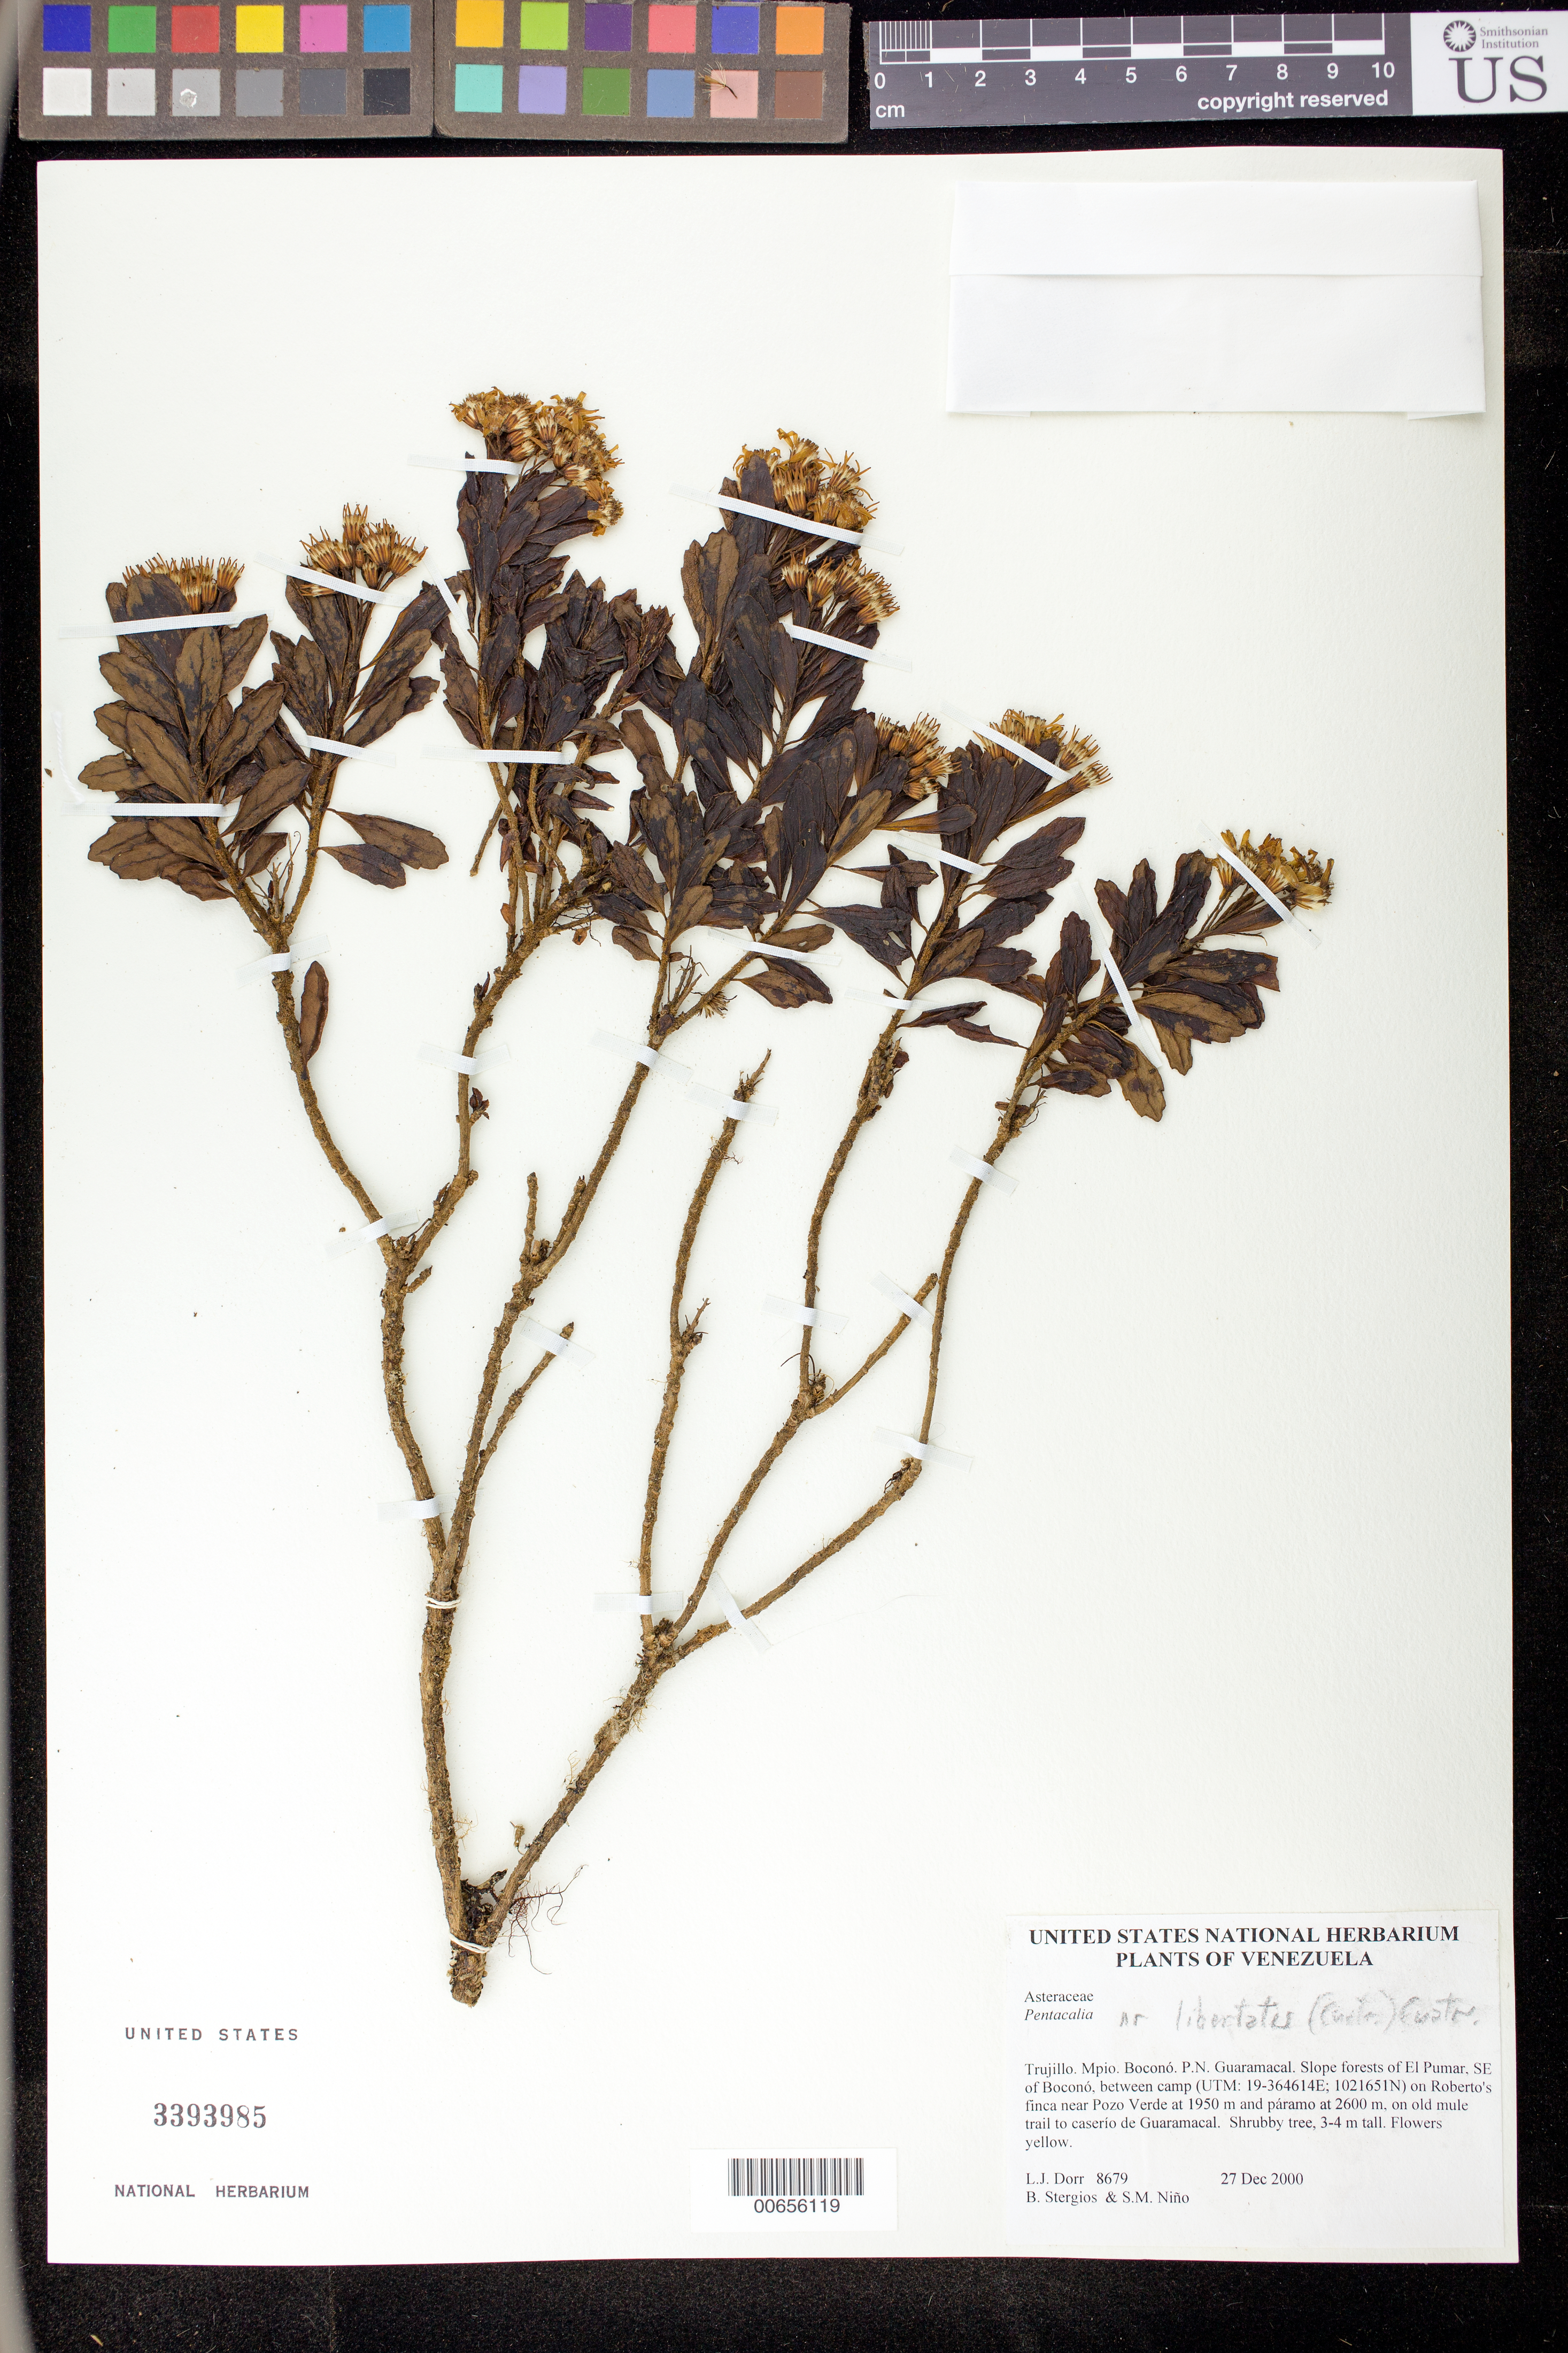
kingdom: Plantae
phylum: Tracheophyta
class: Magnoliopsida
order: Asterales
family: Asteraceae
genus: Pentacalia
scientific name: Pentacalia libertatis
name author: (Cuatrec.) Cuatrec.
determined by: Robinson, Harold E., (US)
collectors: L. J. Dorr, B. G. Stergios & S. M. Niño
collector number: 8679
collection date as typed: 27 Dec 2000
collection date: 2000-12-27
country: Venezuela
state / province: Trujillo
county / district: Boconó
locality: Parque Nacional Guaramacal. El Pumar, SE of Boconó, between camp on Roberto's finca near Pozo Verde at 1950 m and páramo at 2600 m, on old mule trail to caserío de Guaramacal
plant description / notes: COL, MO, PORT, TEX, US, VEN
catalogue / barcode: US 3393985